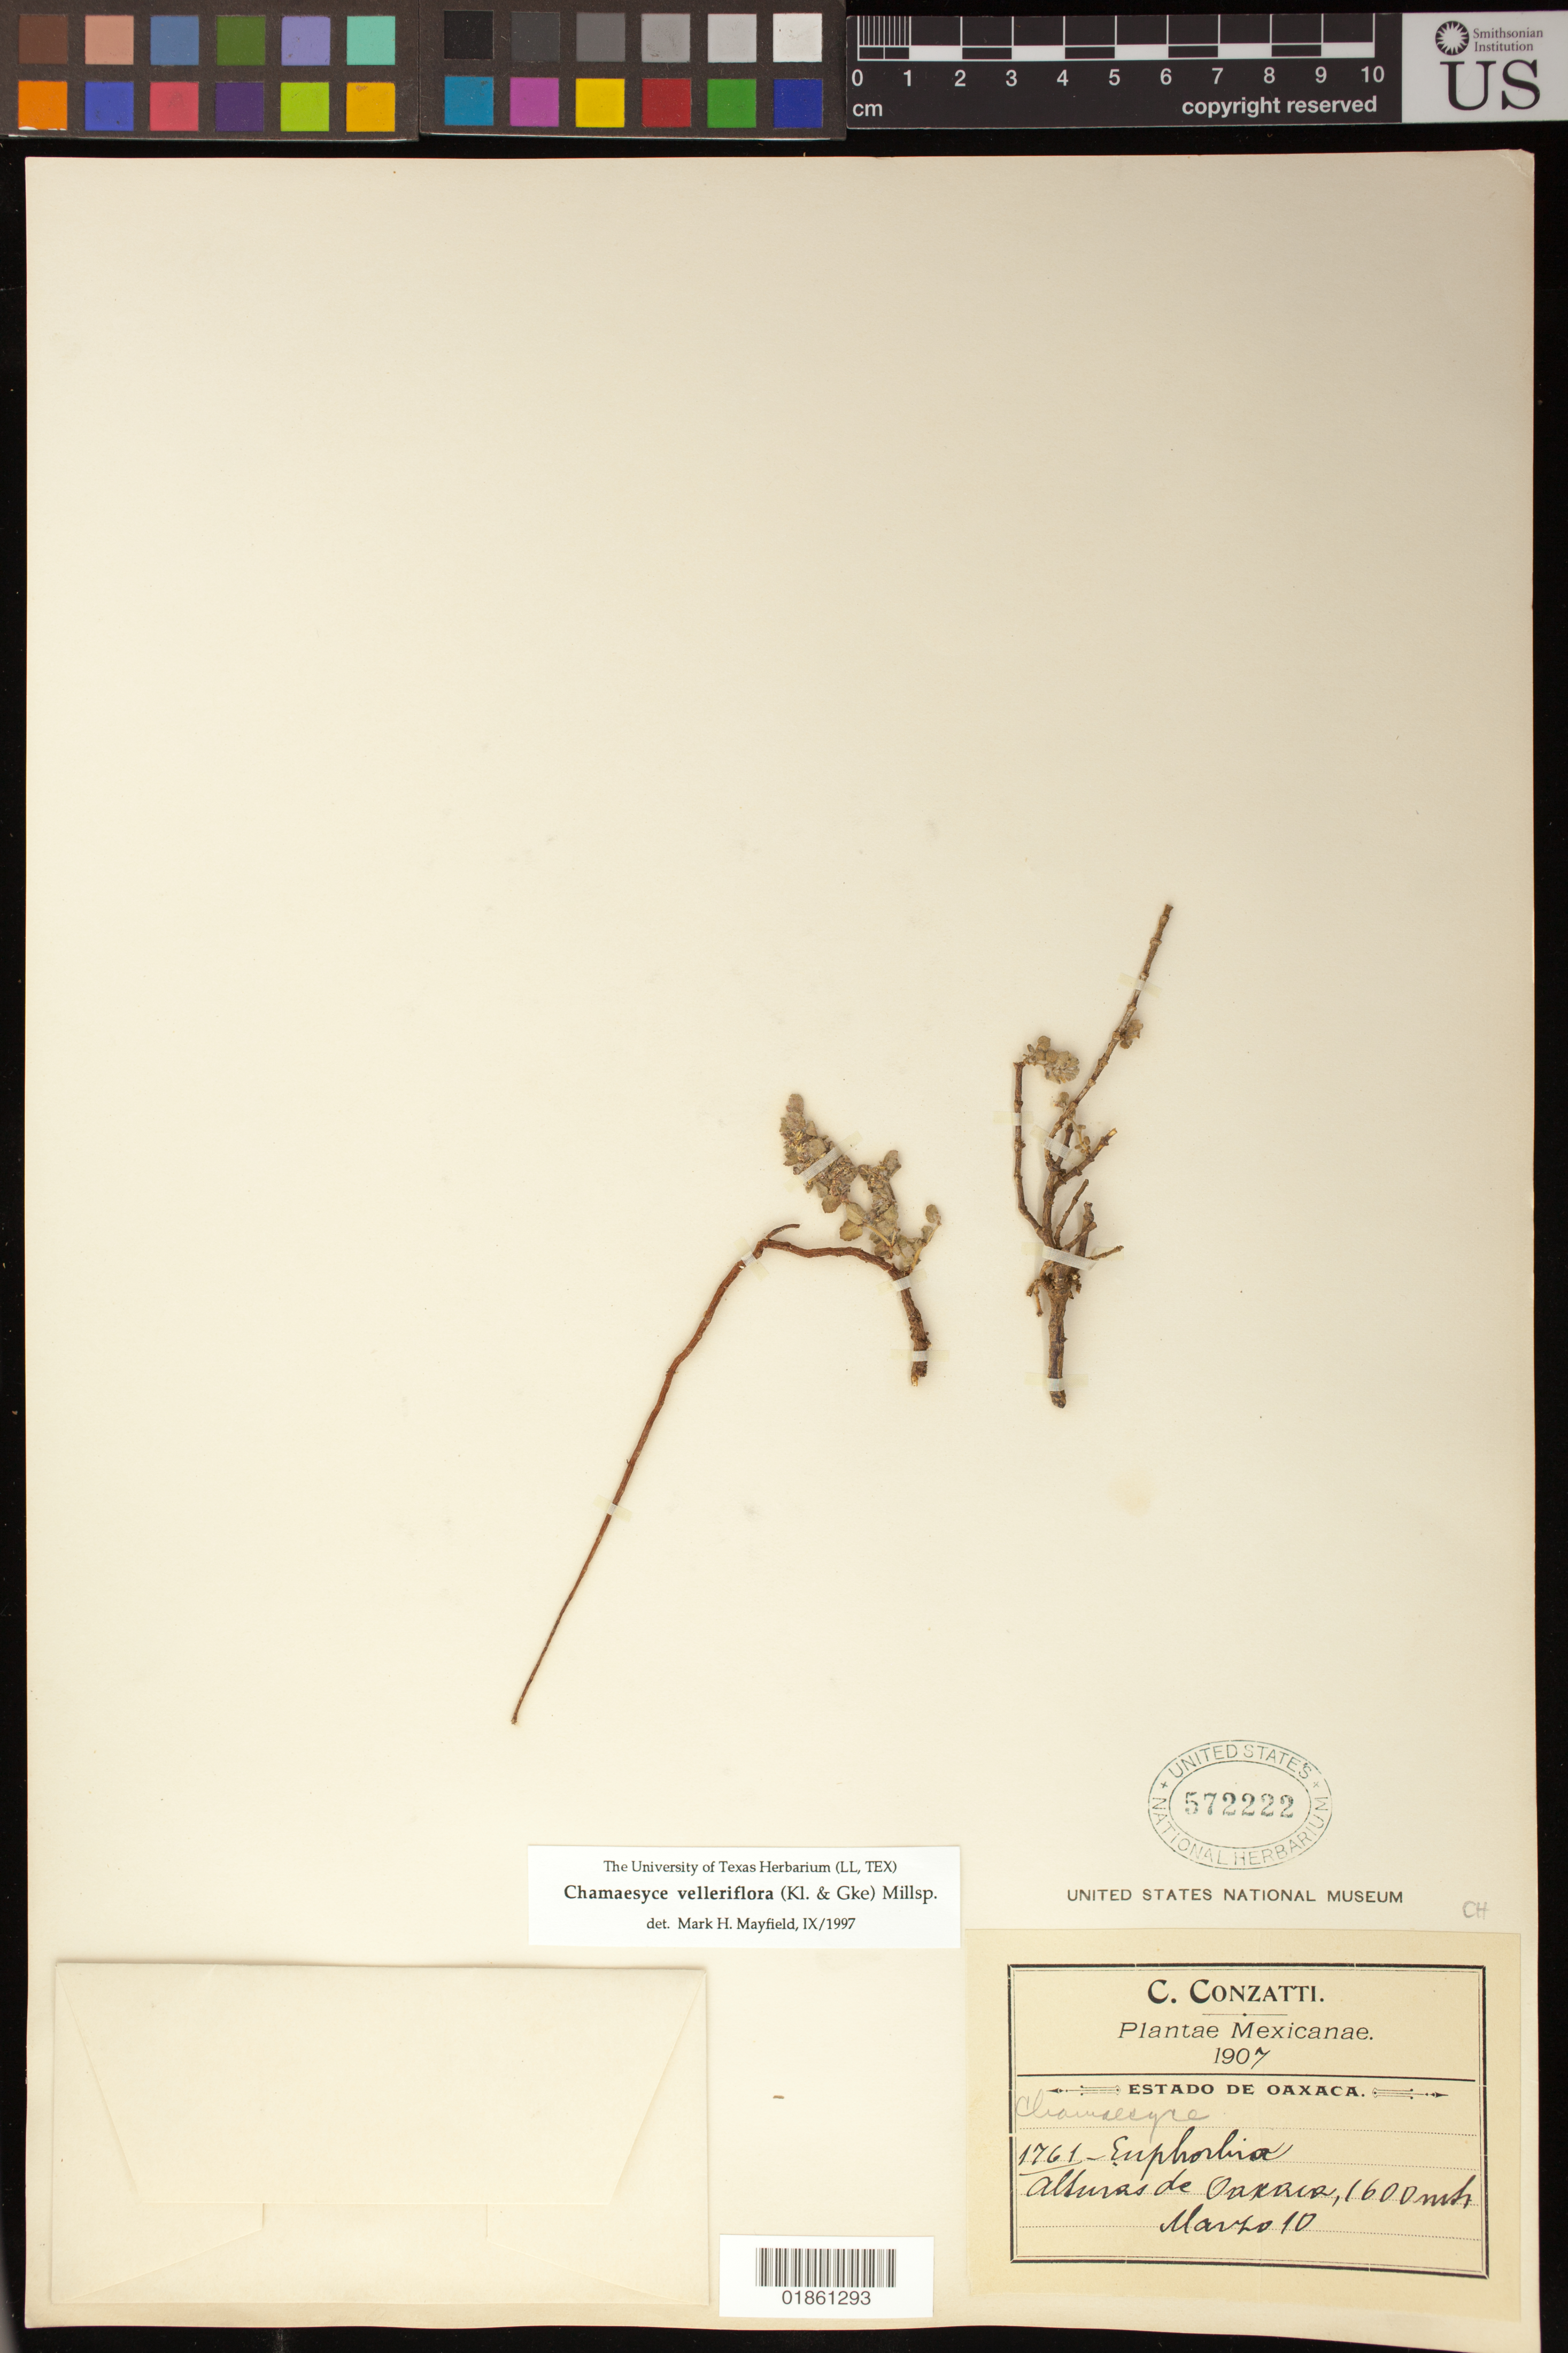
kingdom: Plantae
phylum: Tracheophyta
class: Magnoliopsida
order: Malpighiales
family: Euphorbiaceae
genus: Euphorbia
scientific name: Euphorbia velleriflora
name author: (Klotzsch & Garcke) Boiss.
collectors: C. Conzatti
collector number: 1761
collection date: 1907-03-10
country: Mexico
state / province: Oaxaca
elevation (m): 1600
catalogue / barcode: US 572222